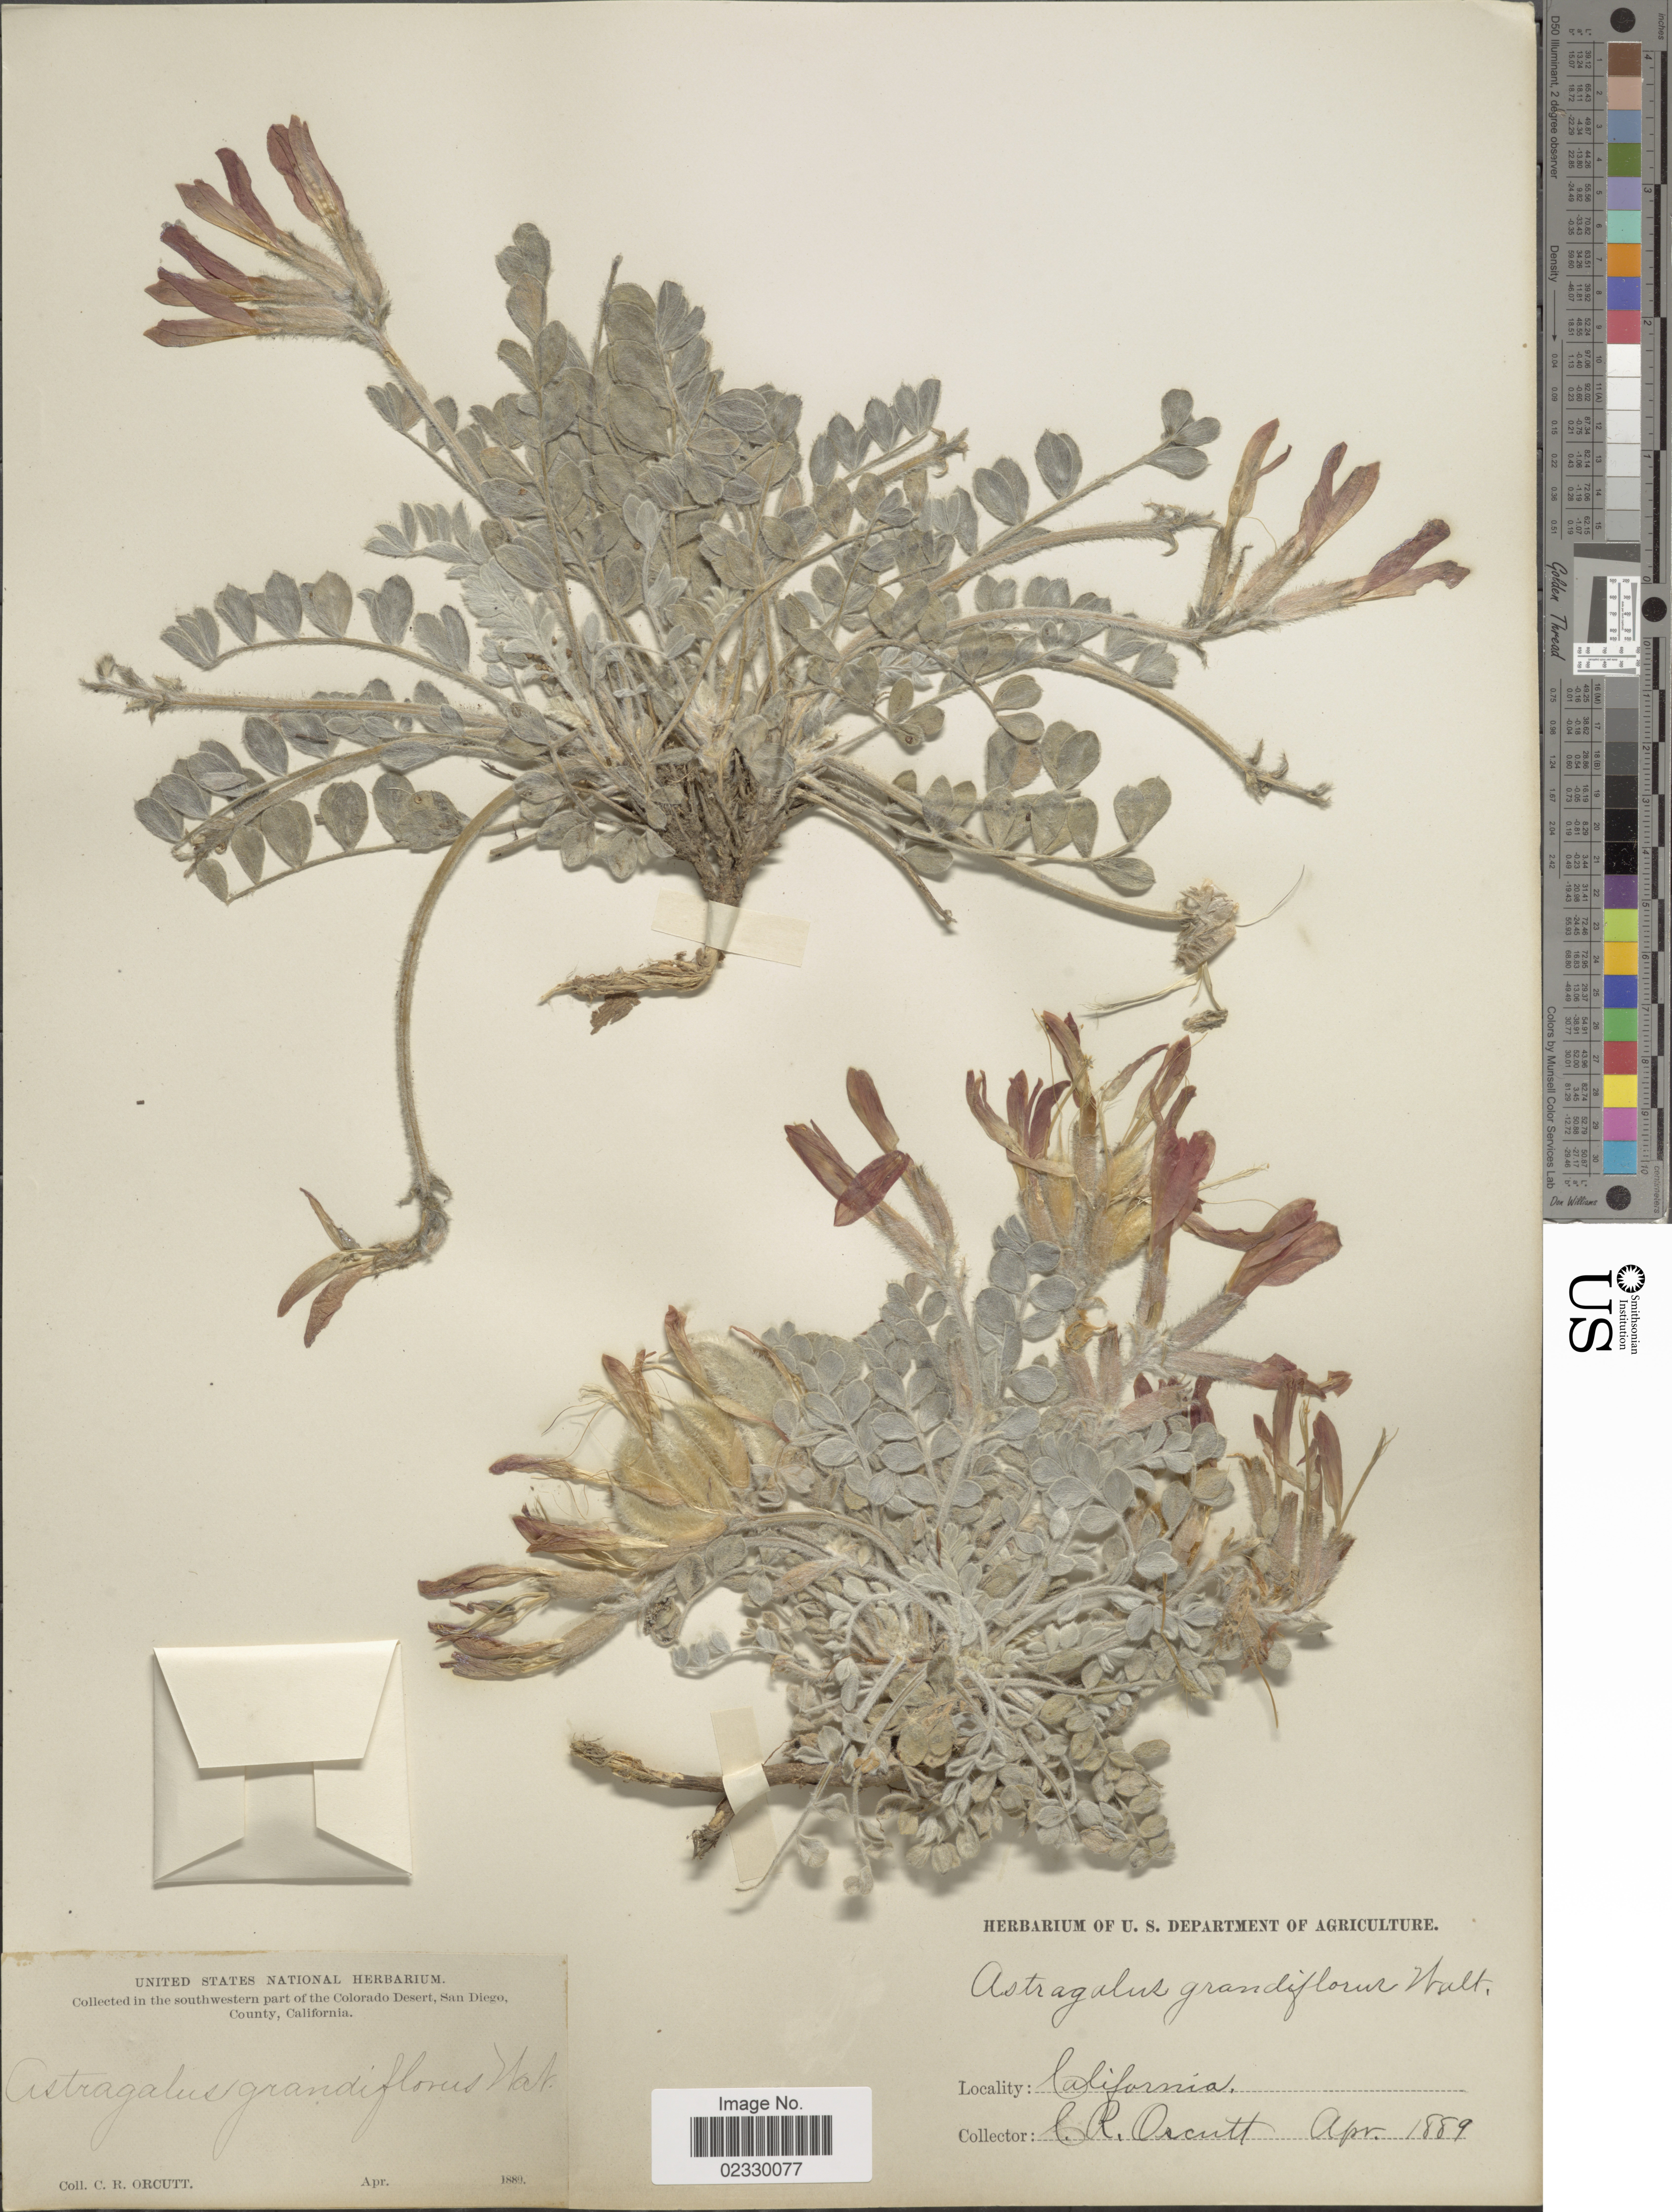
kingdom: Plantae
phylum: Tracheophyta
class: Magnoliopsida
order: Fabales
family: Fabaceae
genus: Astragalus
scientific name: Astragalus coccineus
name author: (Parry) Brandegee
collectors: C. R. Orcutt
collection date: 1889-04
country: United States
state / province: California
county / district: San Diego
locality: In the Southwestern part of the Colorado Desert, San Diego, County